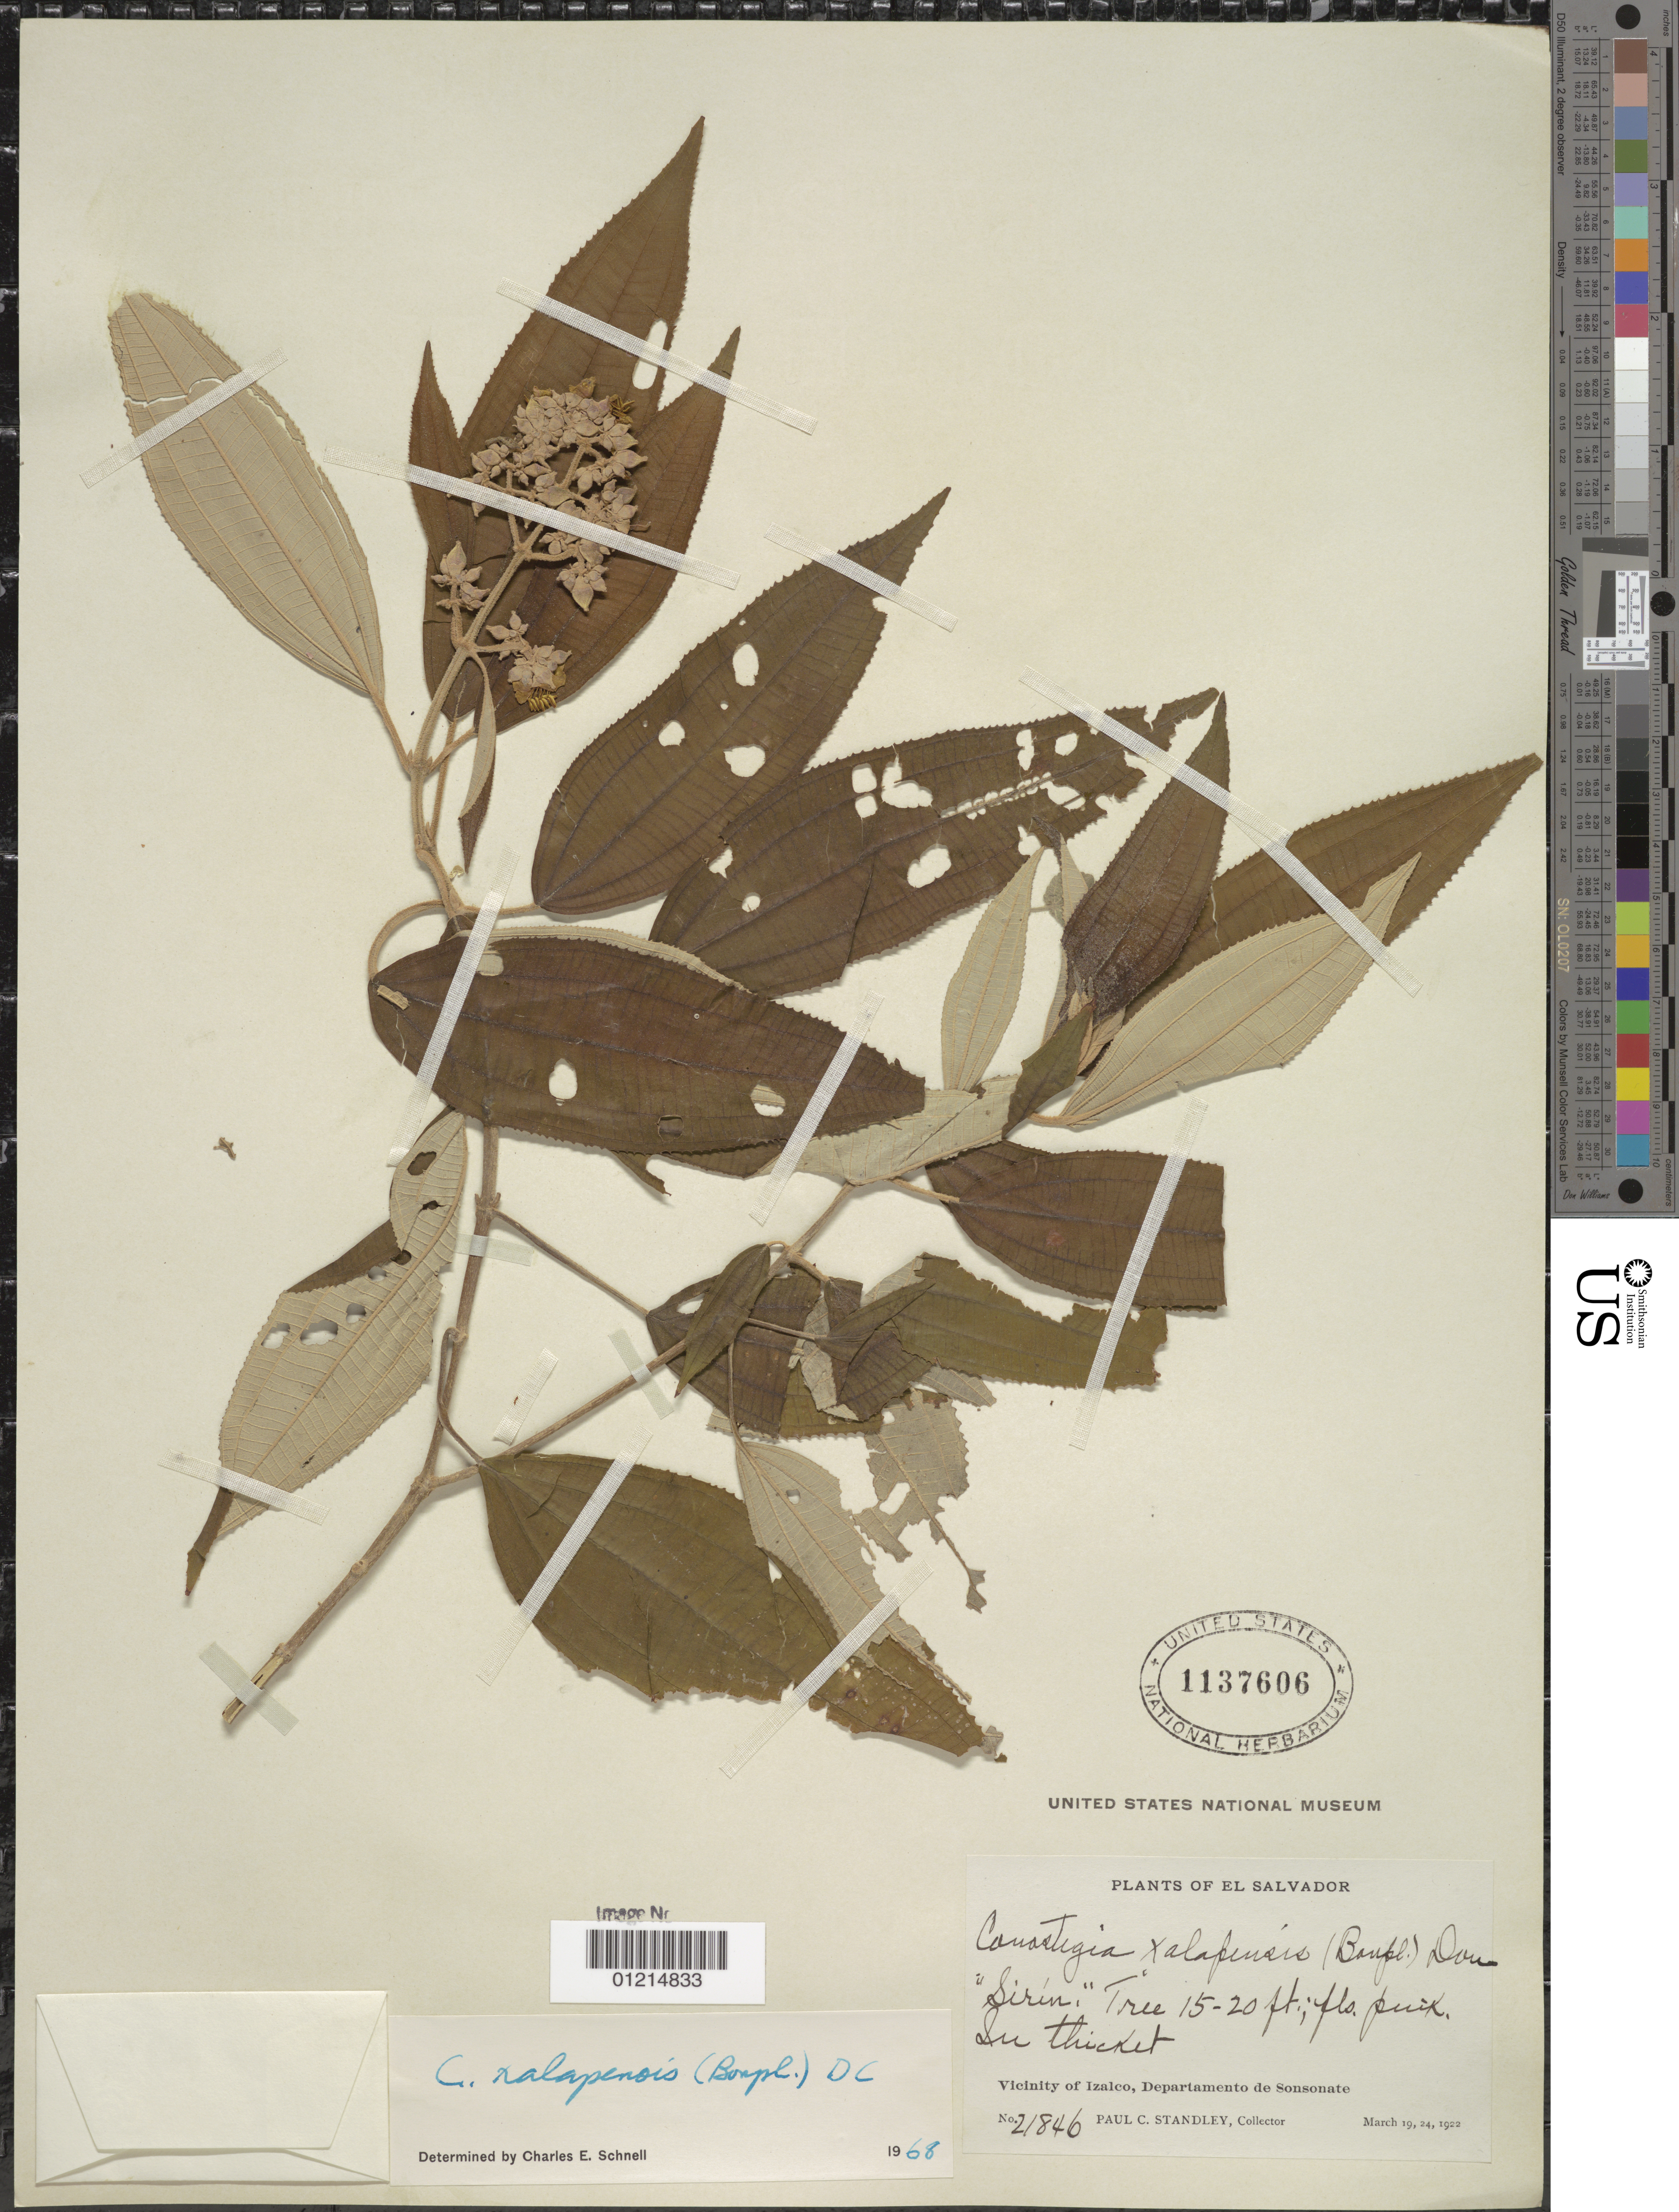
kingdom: Plantae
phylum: Tracheophyta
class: Magnoliopsida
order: Myrtales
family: Melastomataceae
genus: Conostegia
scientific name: Conostegia quadrangularis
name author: Schltdl. ex Steud.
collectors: P. C. Standley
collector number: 21846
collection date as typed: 19 Mar 1922 and 24 Mar 1922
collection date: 1922-03-19,1922-03-24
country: El Salvador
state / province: Sonsonate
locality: Vicinity of Izalco.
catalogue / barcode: US 1137606